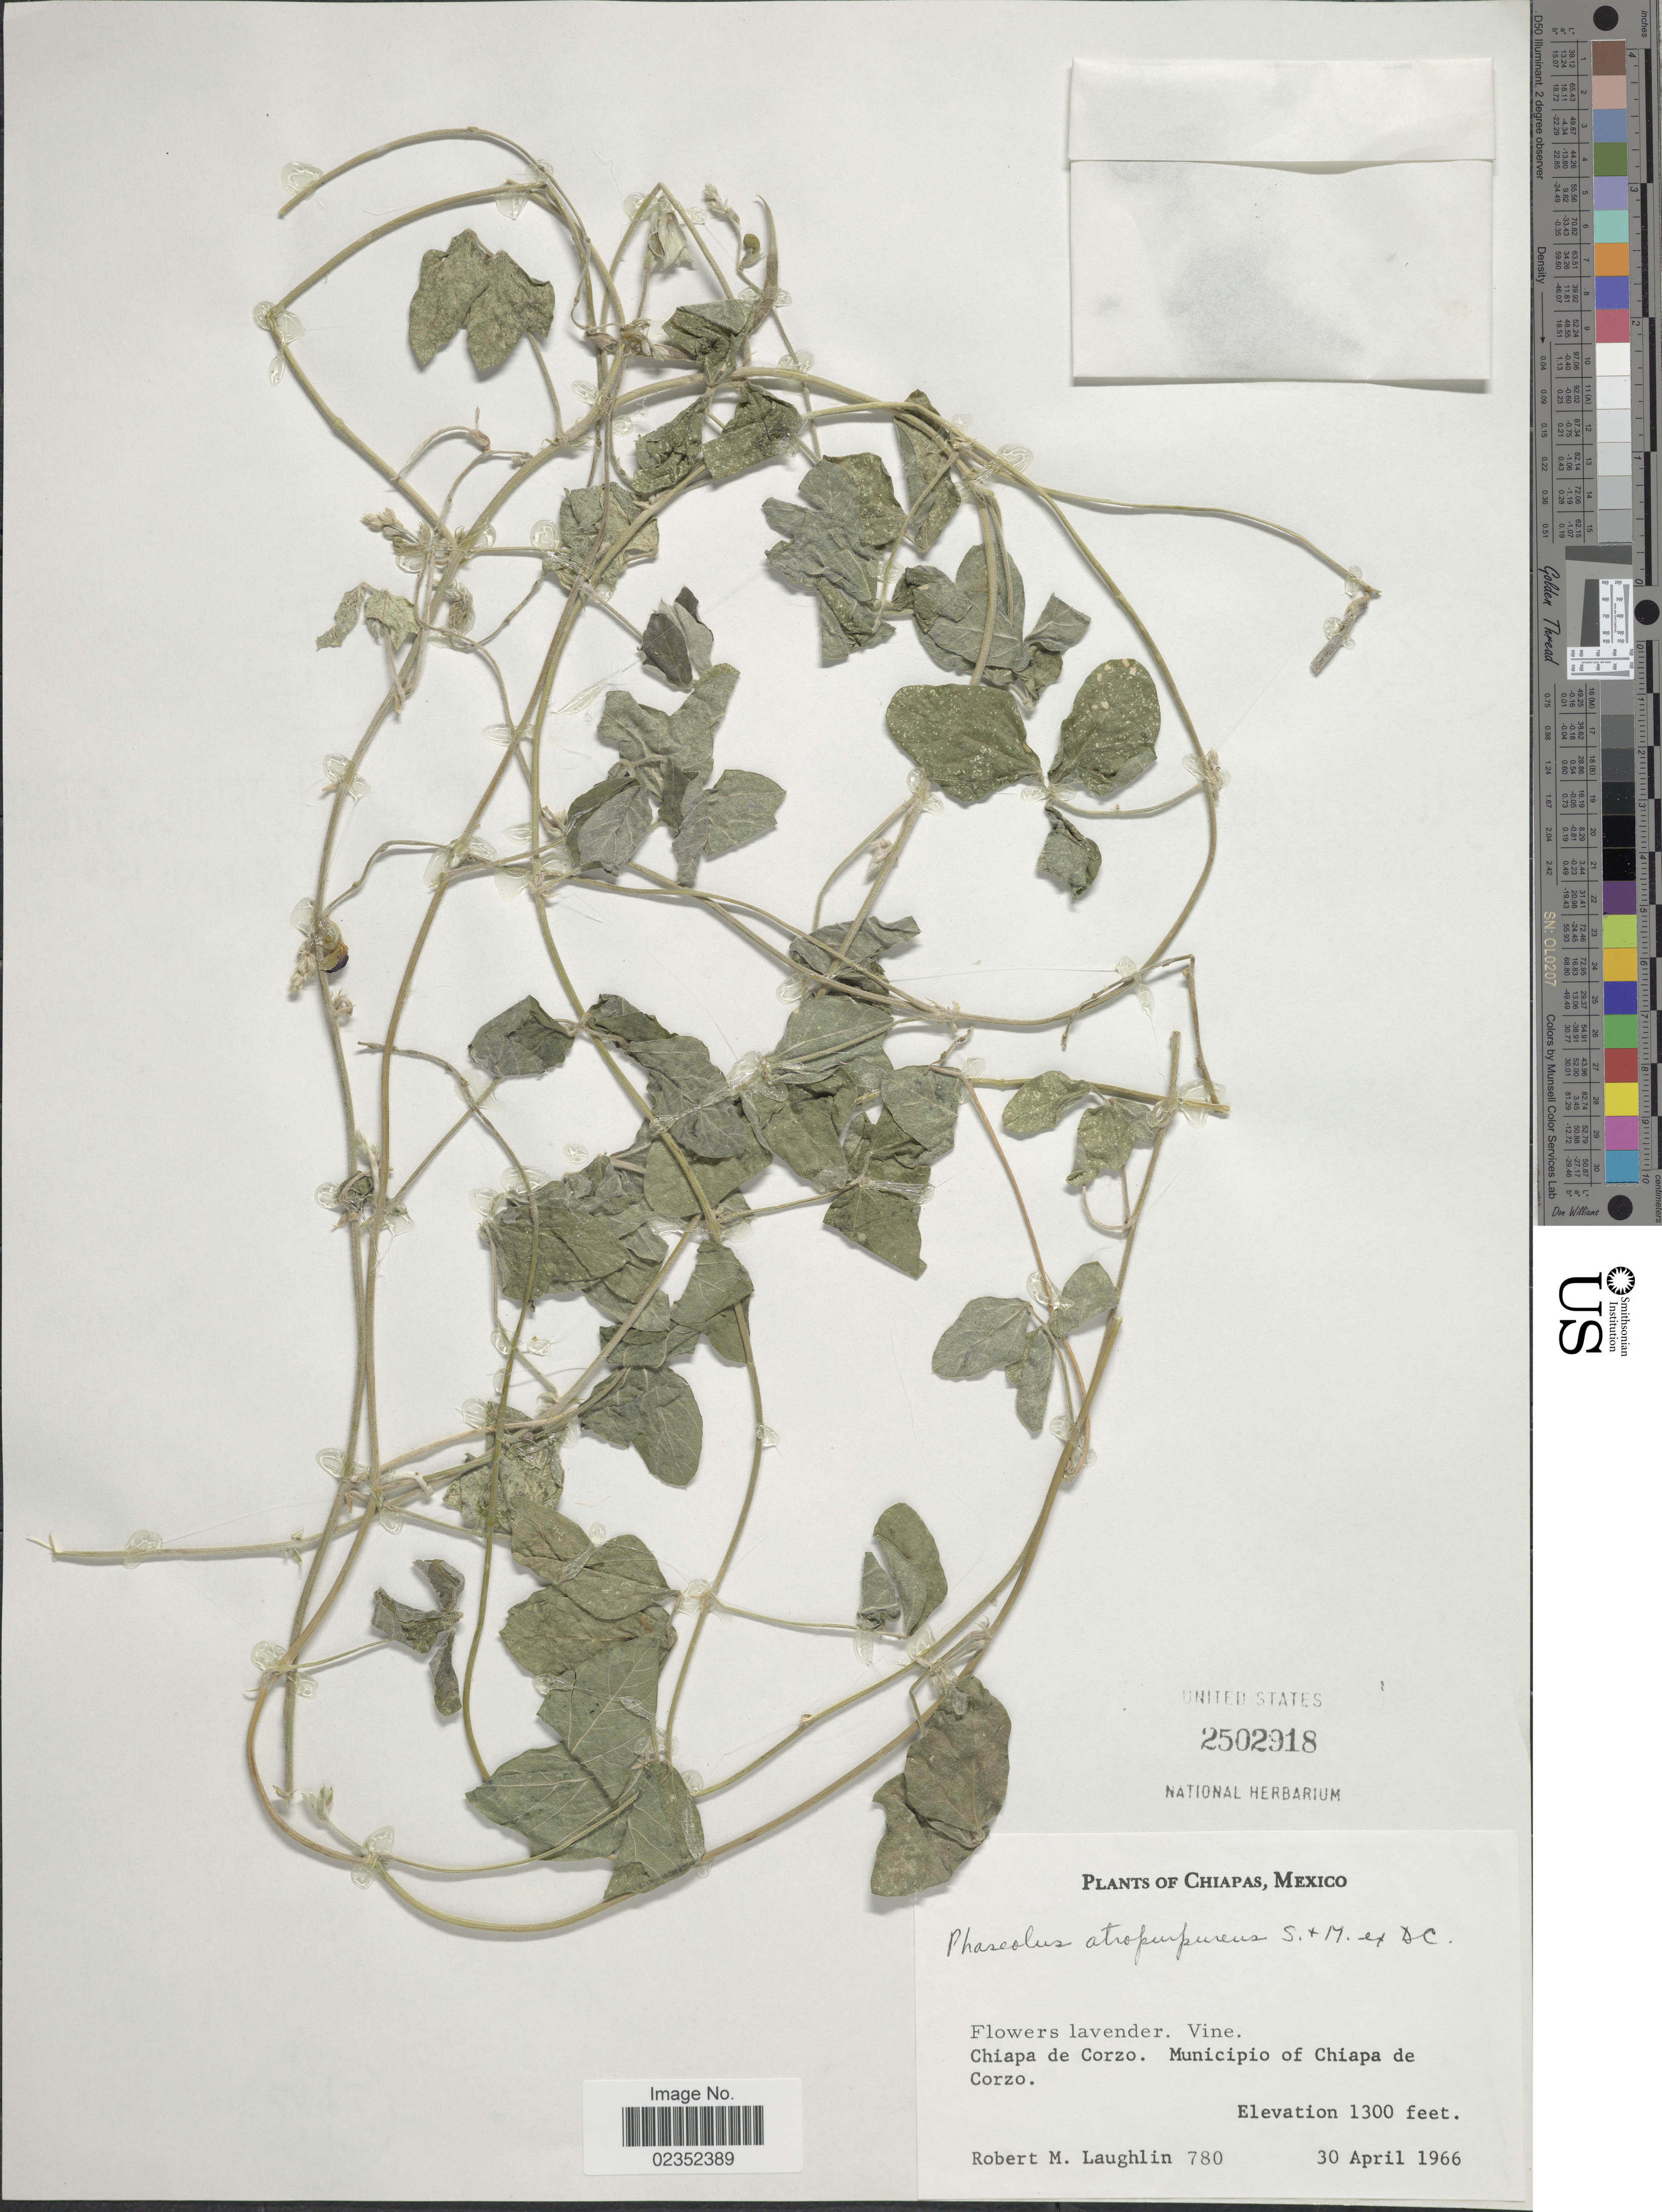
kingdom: Plantae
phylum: Tracheophyta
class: Magnoliopsida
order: Fabales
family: Fabaceae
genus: Macroptilium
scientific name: Macroptilium atropurpureum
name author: (DC.) Urb.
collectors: R. M. Laughlin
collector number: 780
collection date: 1966-04-30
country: Mexico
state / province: Chiapas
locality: Chiapa de Corzo. Municipio of Chiapa de Corzo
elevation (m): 396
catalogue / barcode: US 2502918